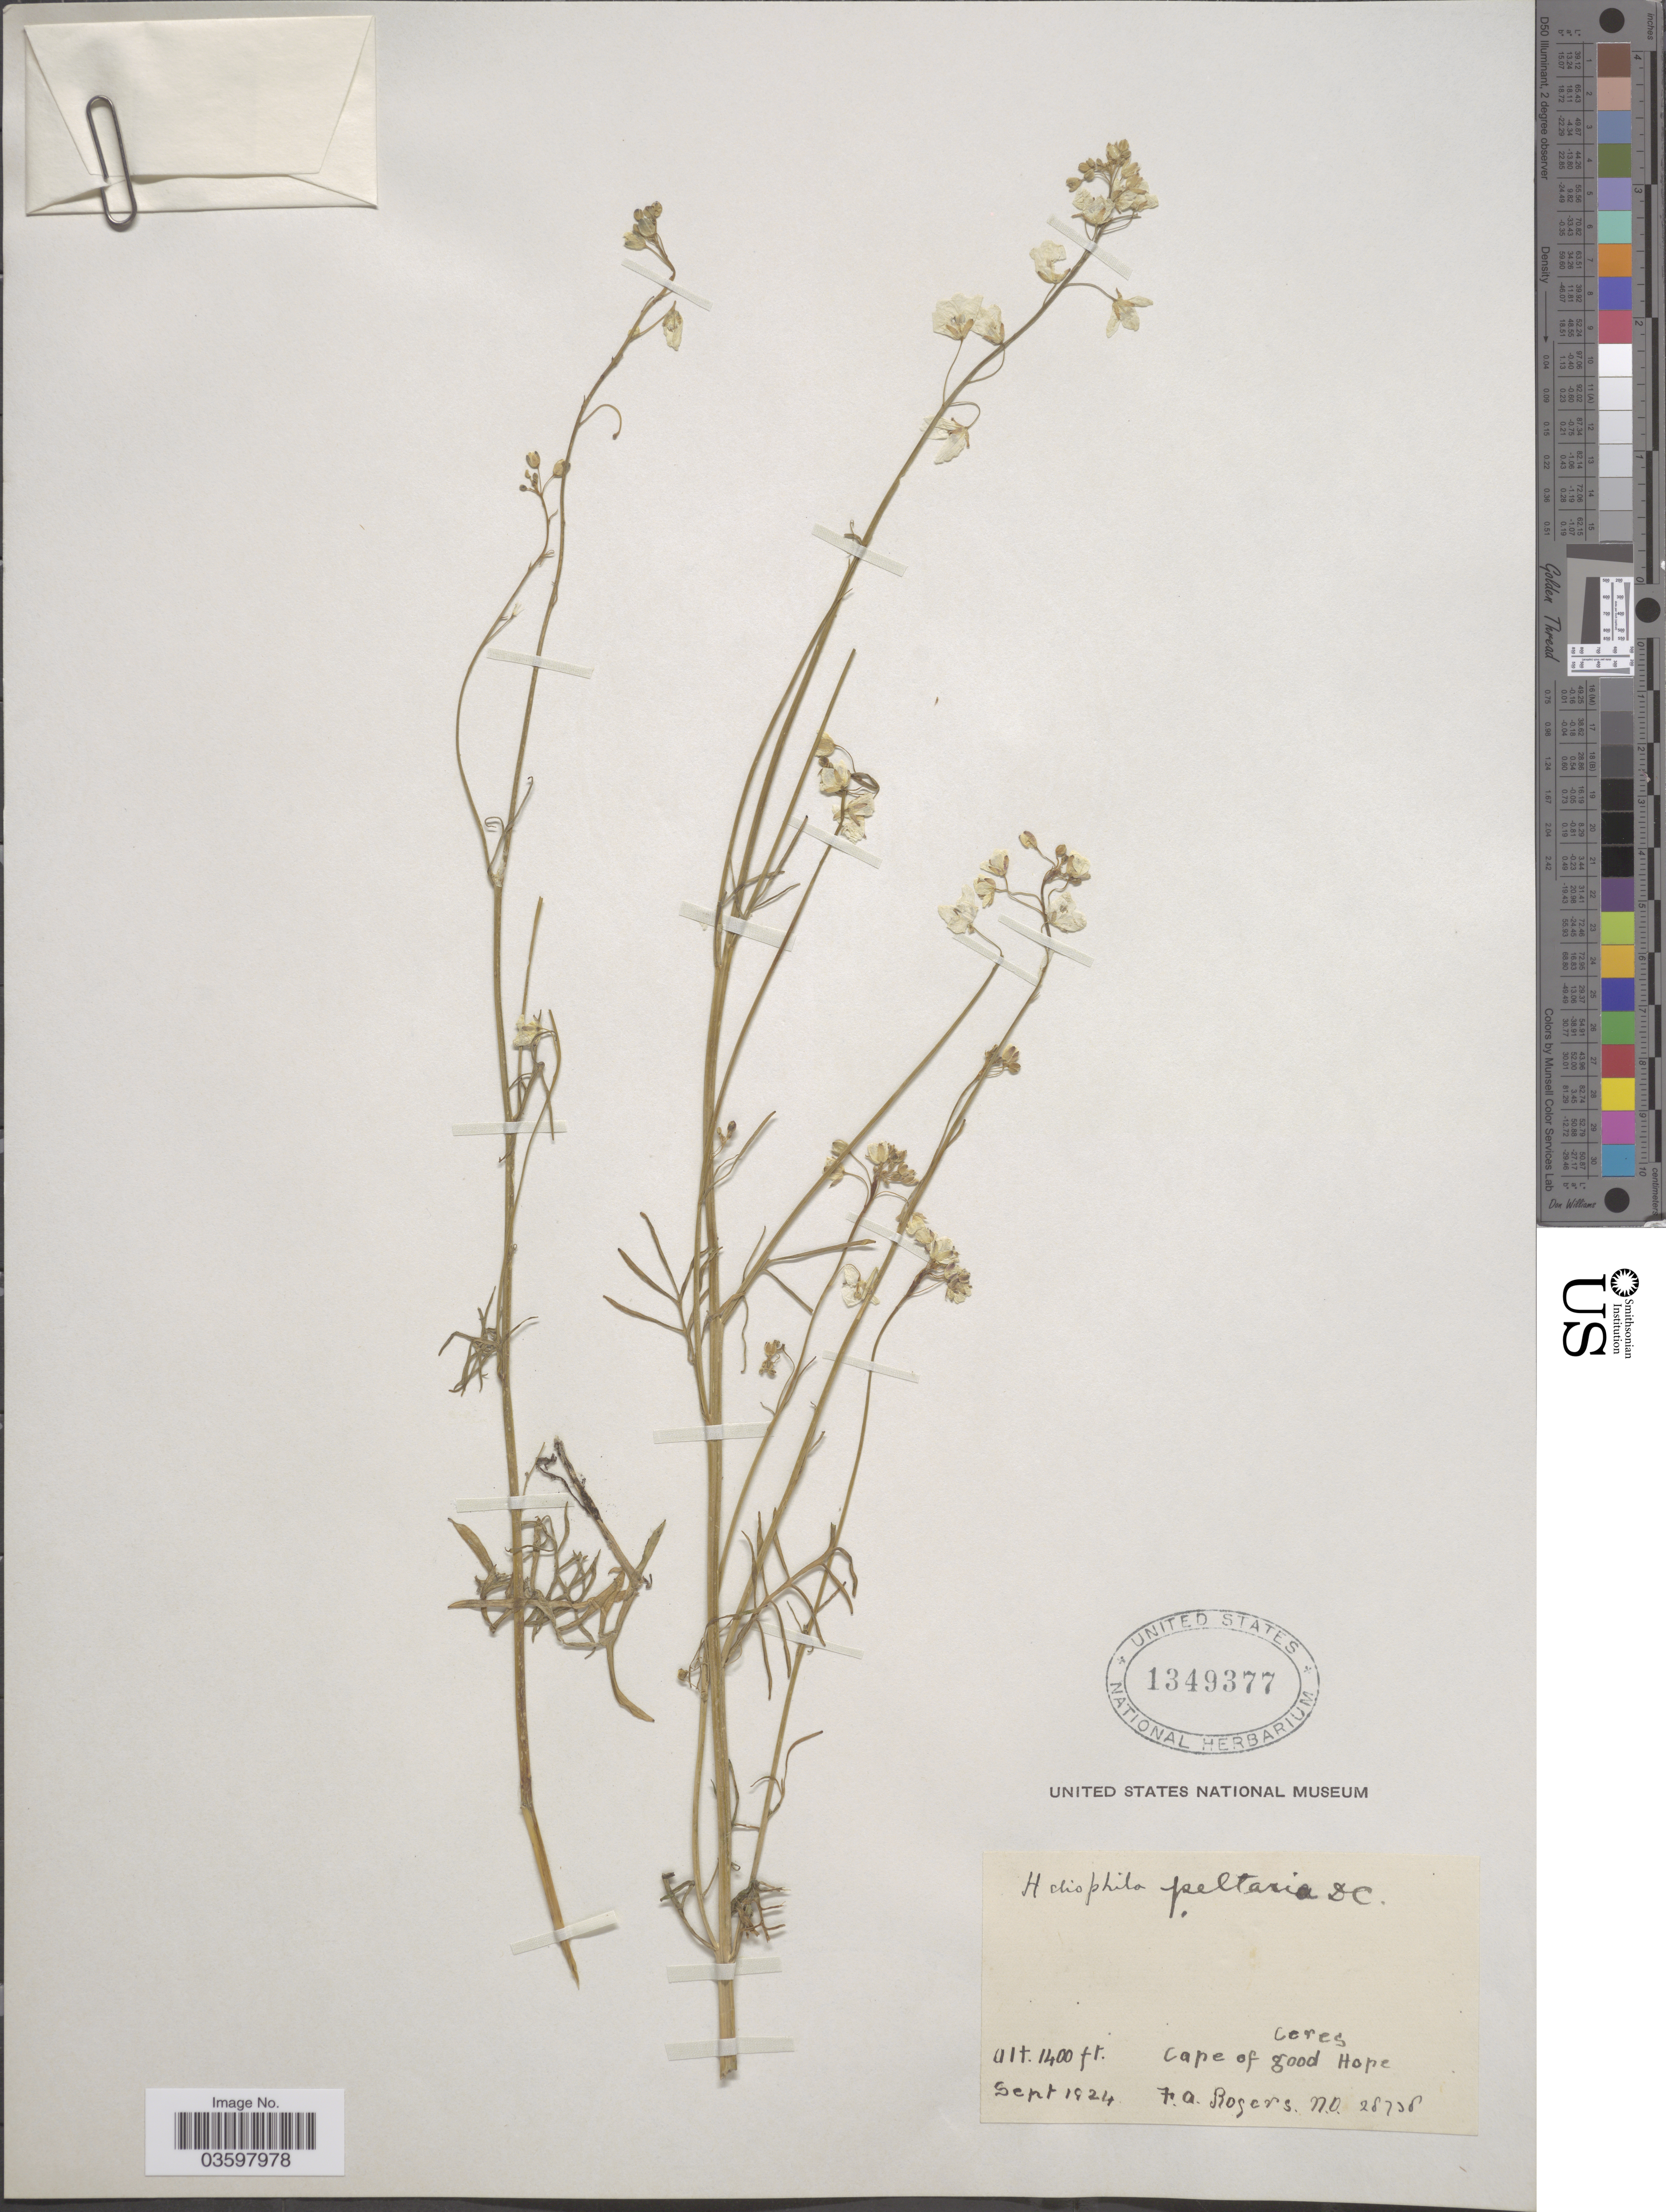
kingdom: Plantae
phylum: Tracheophyta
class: Magnoliopsida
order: Brassicales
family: Brassicaceae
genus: Heliophila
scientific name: Heliophila peltaria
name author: DC.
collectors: F. A. Rogers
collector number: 28738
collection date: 1924-09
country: South Africa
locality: Ceres. Cape of Good Hope.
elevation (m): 427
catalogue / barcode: US 1349377